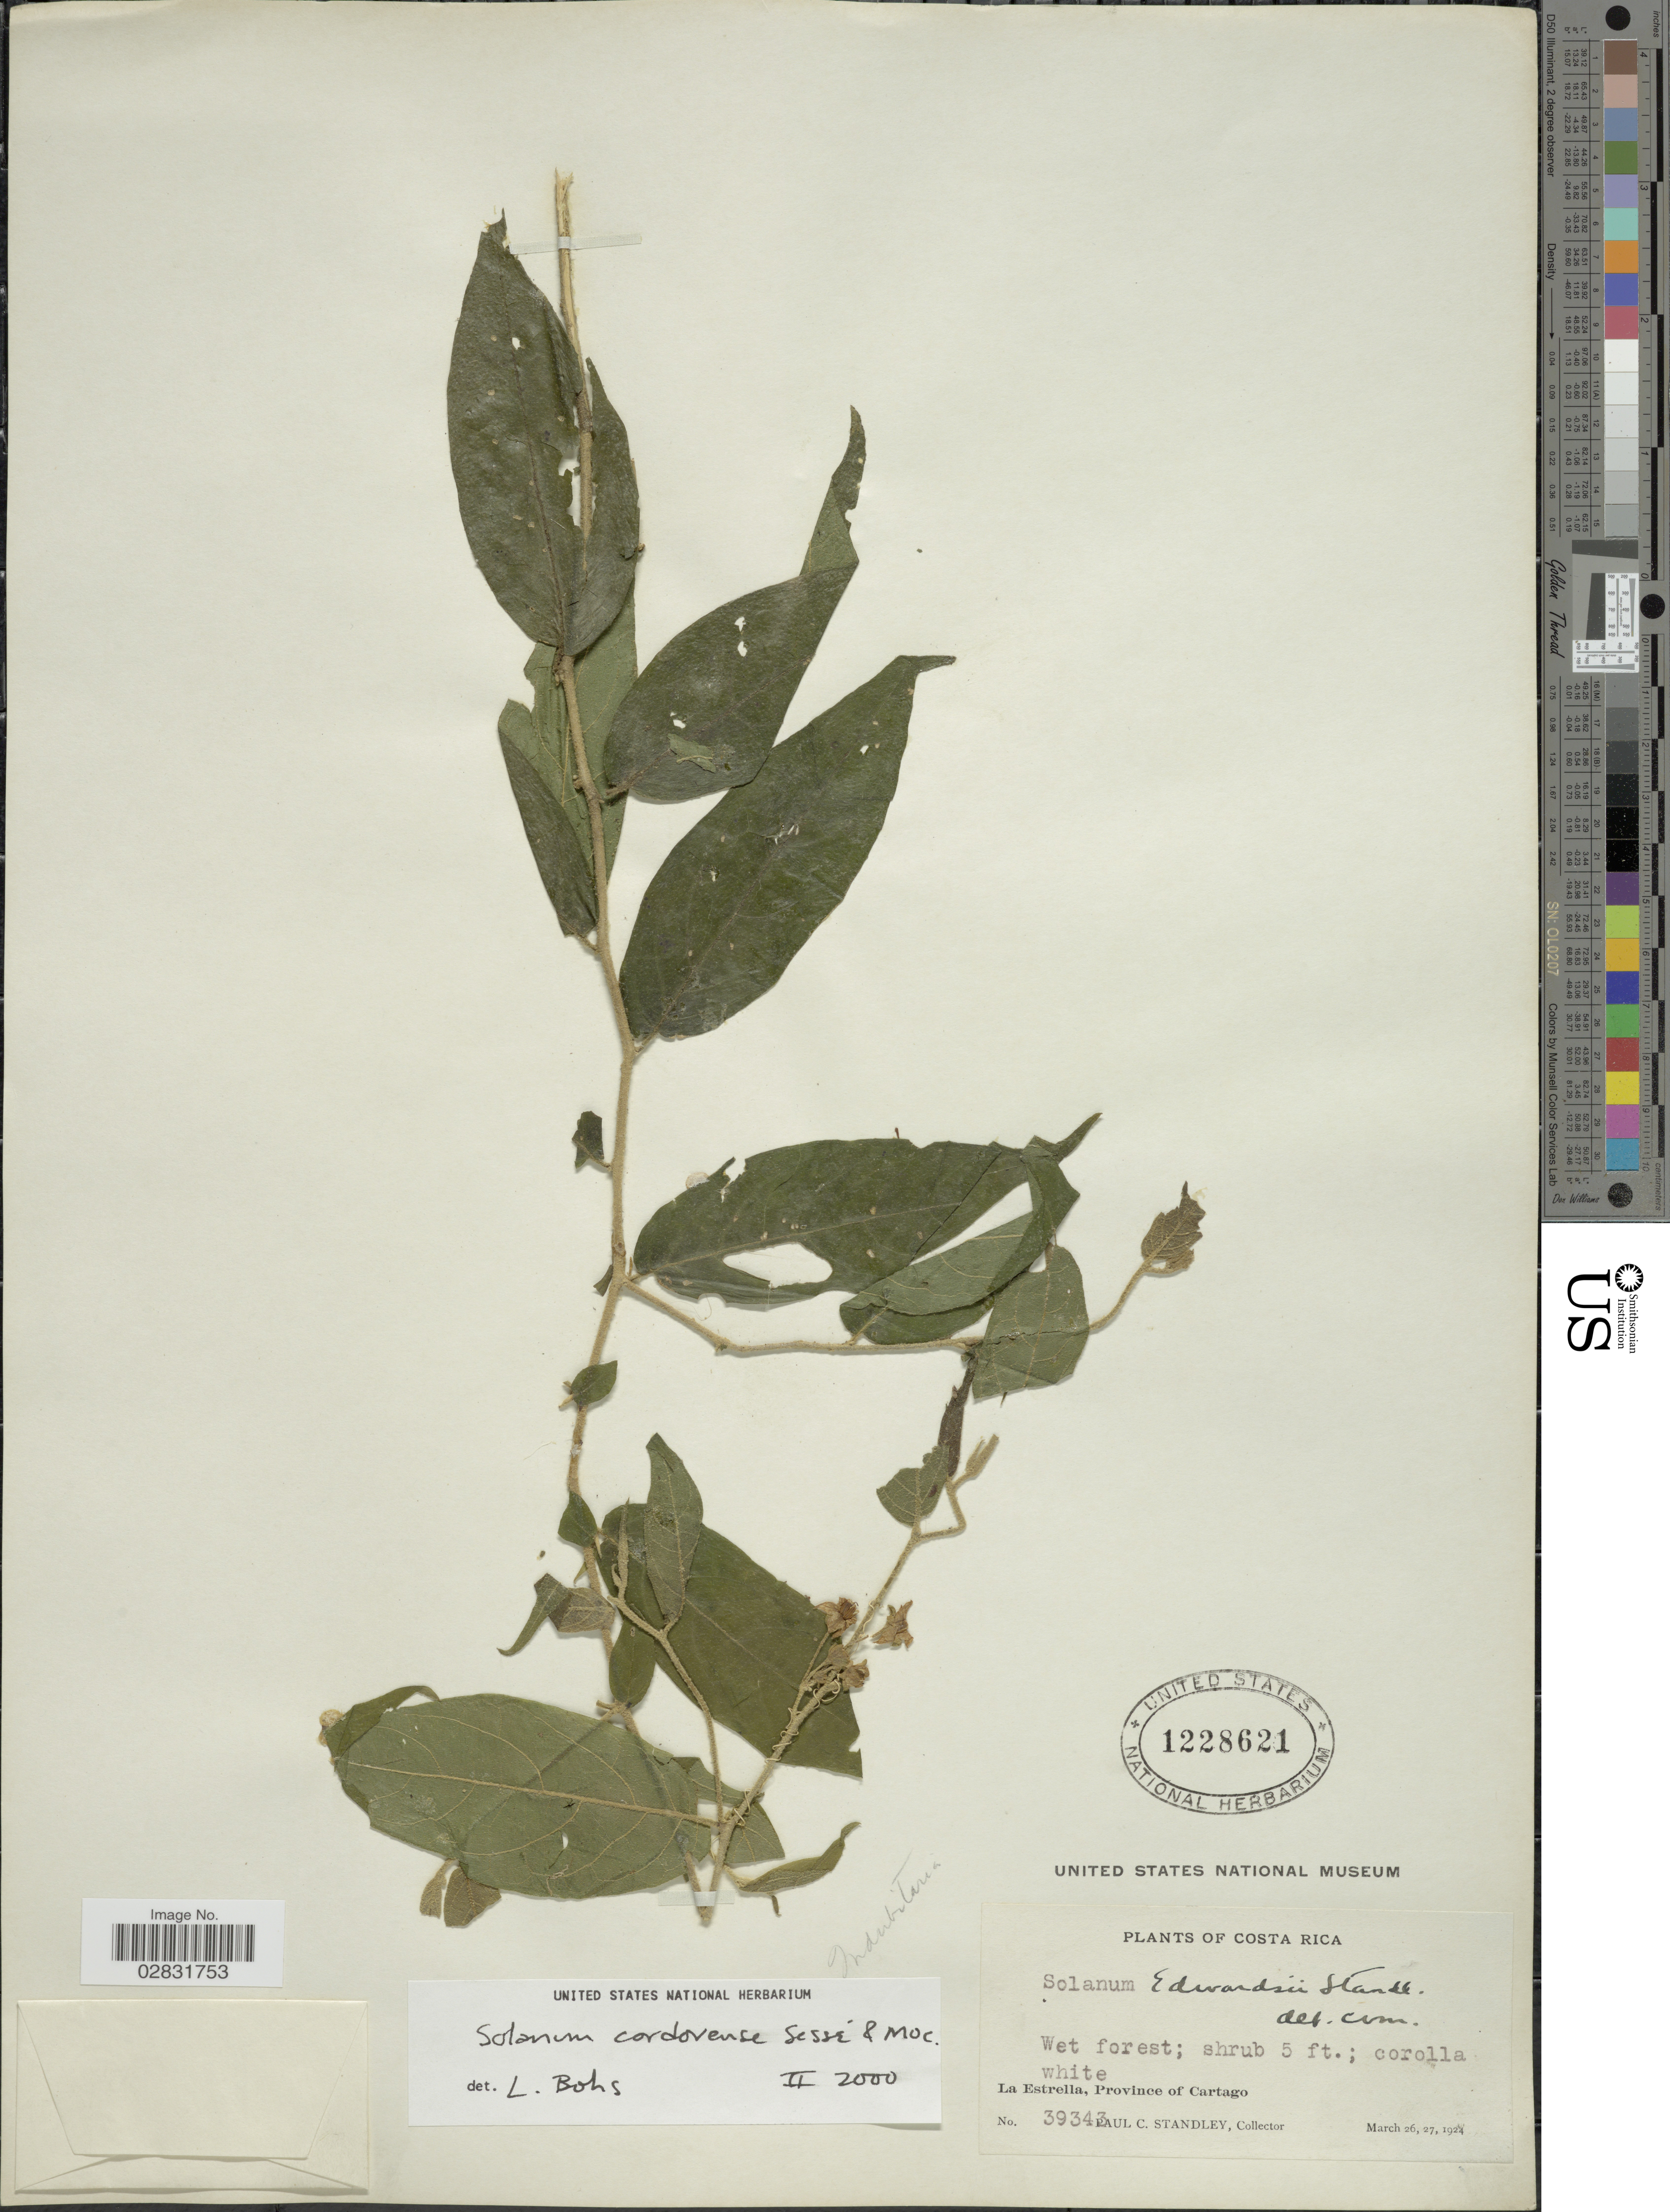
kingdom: Plantae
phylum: Tracheophyta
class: Magnoliopsida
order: Solanales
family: Solanaceae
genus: Solanum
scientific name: Solanum cordovense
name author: Sessé & Moc.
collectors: P. C. Standley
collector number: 39343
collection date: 1924-03-26/1924-03-27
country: Costa Rica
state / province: Cartago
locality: La Estrella.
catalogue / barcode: US 1228621